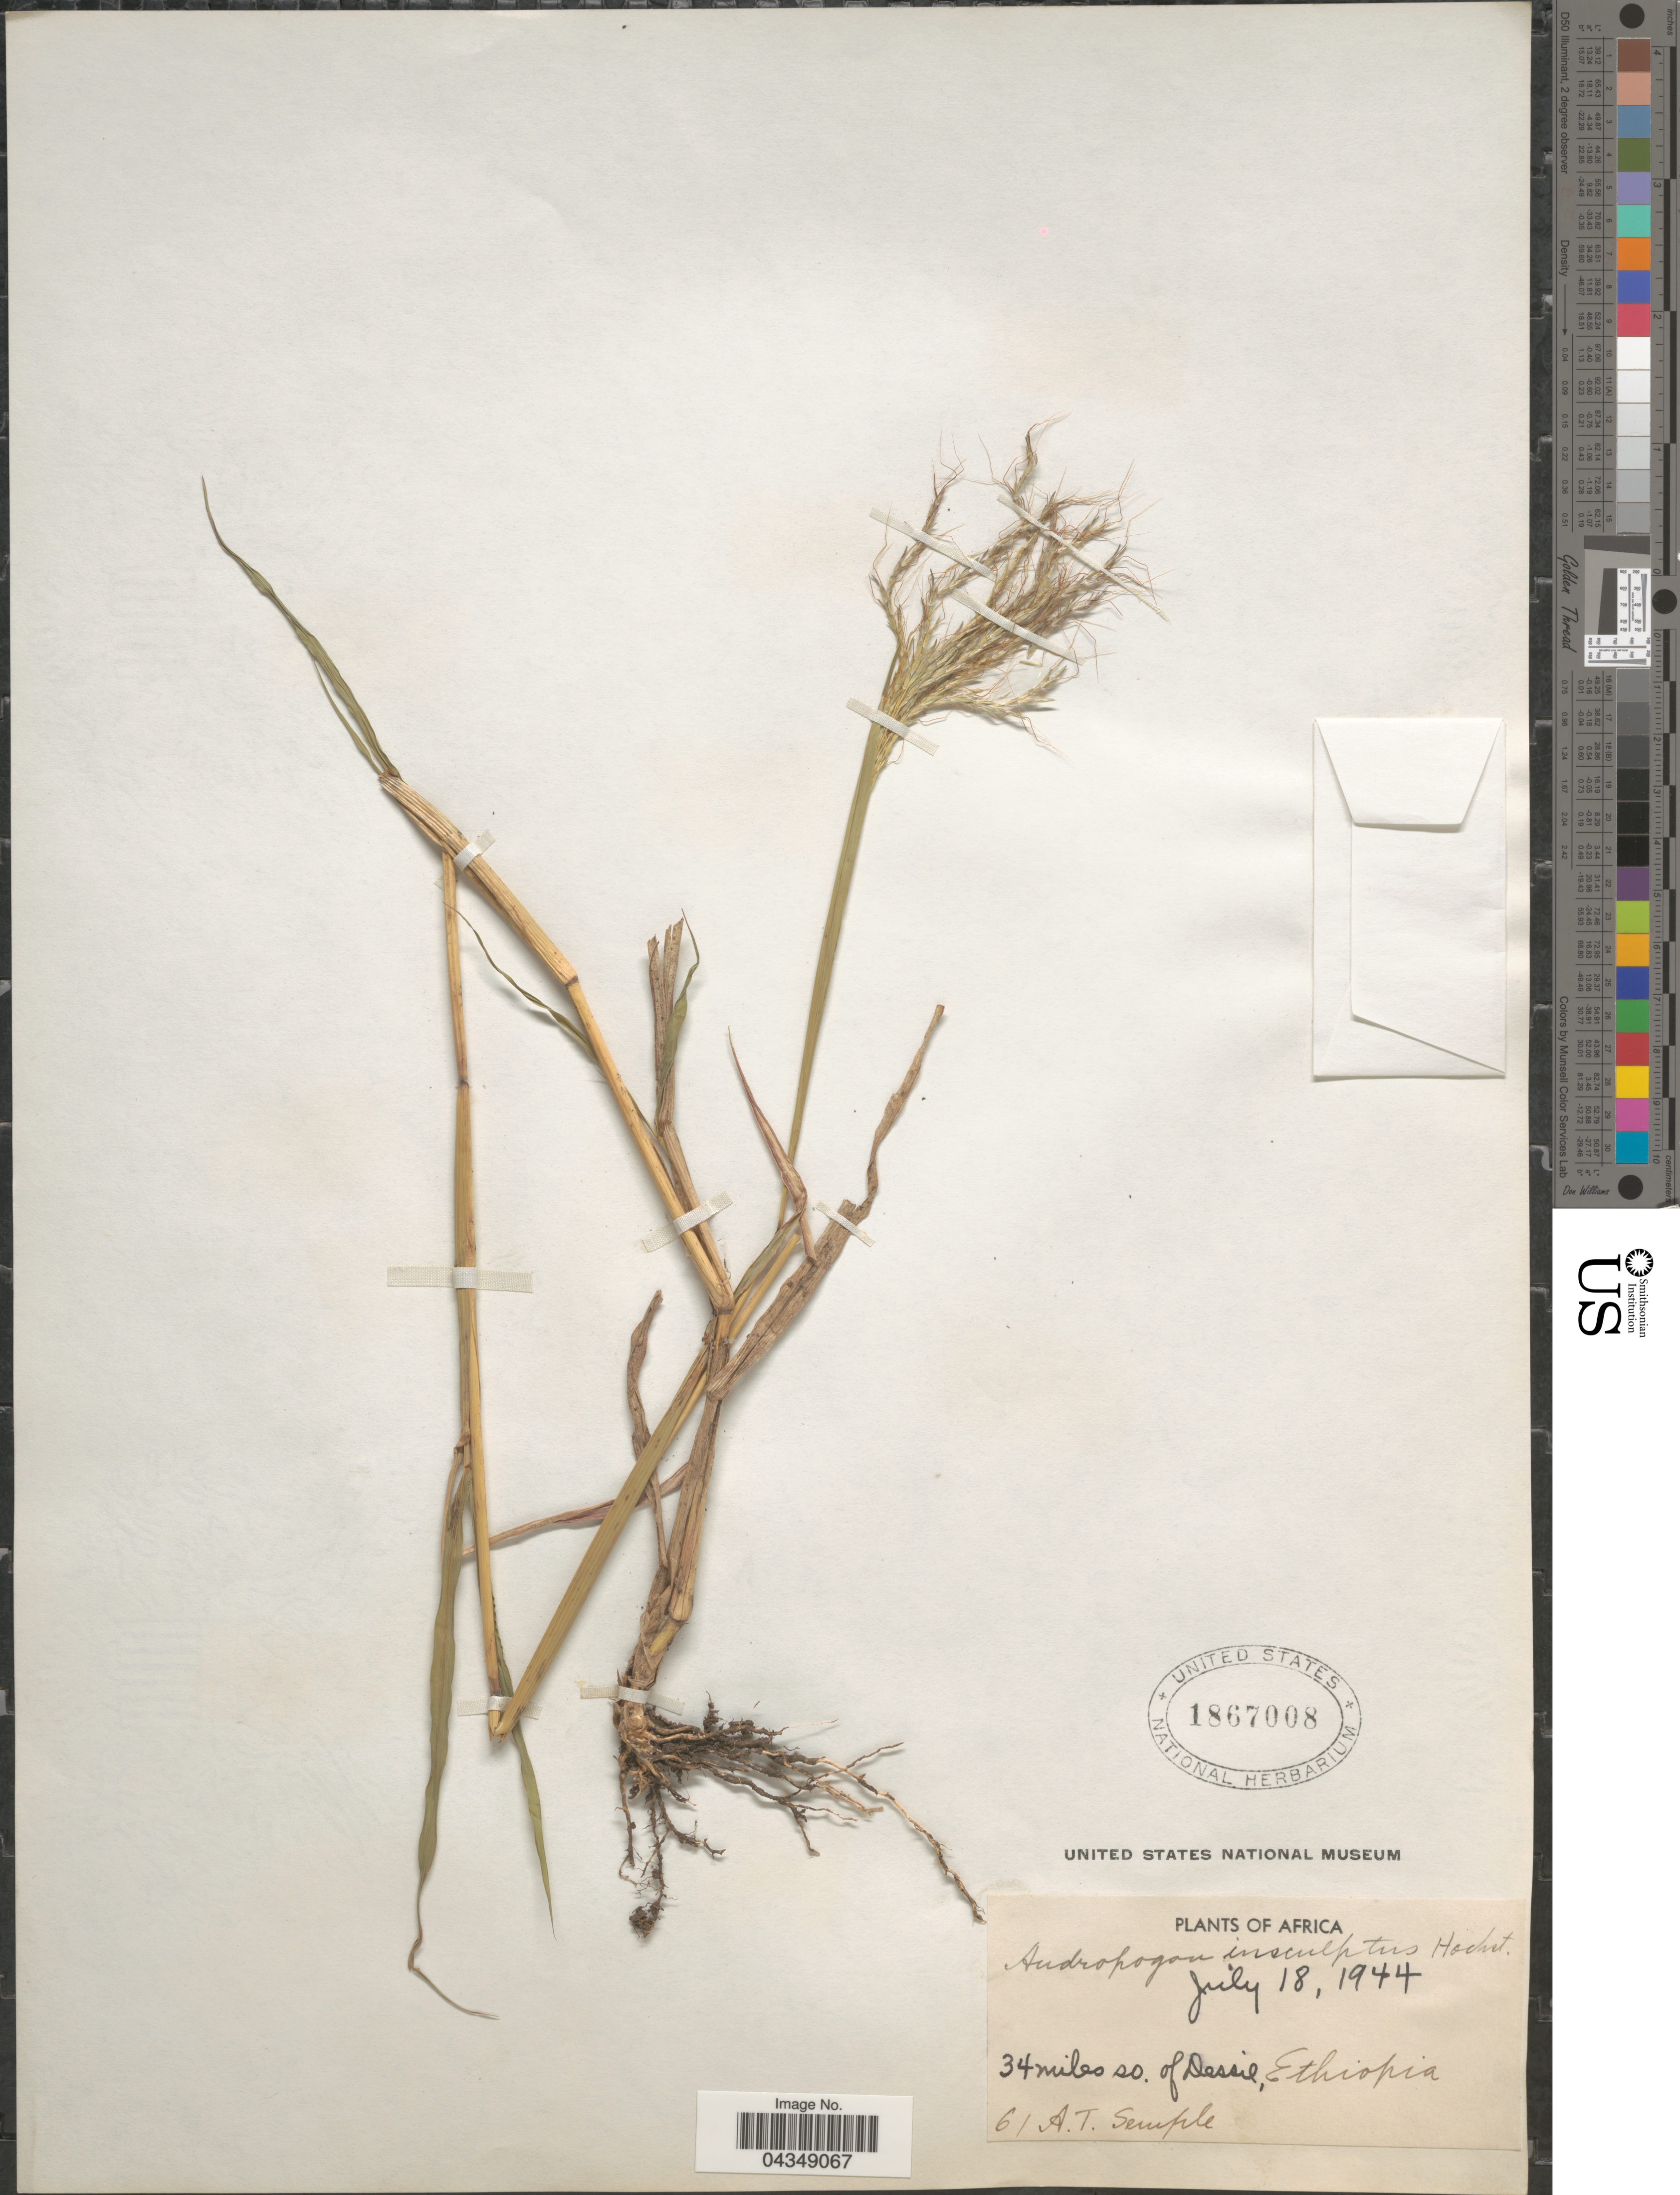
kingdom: Plantae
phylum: Tracheophyta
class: Liliopsida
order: Poales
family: Poaceae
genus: Bothriochloa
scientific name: Bothriochloa insculpta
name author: (Hochst. ex A. Rich.) A. Camus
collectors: A. Semple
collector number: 61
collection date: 1944-07-18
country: Ethiopia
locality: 34 miles so. of Dessie.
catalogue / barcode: US 1867008